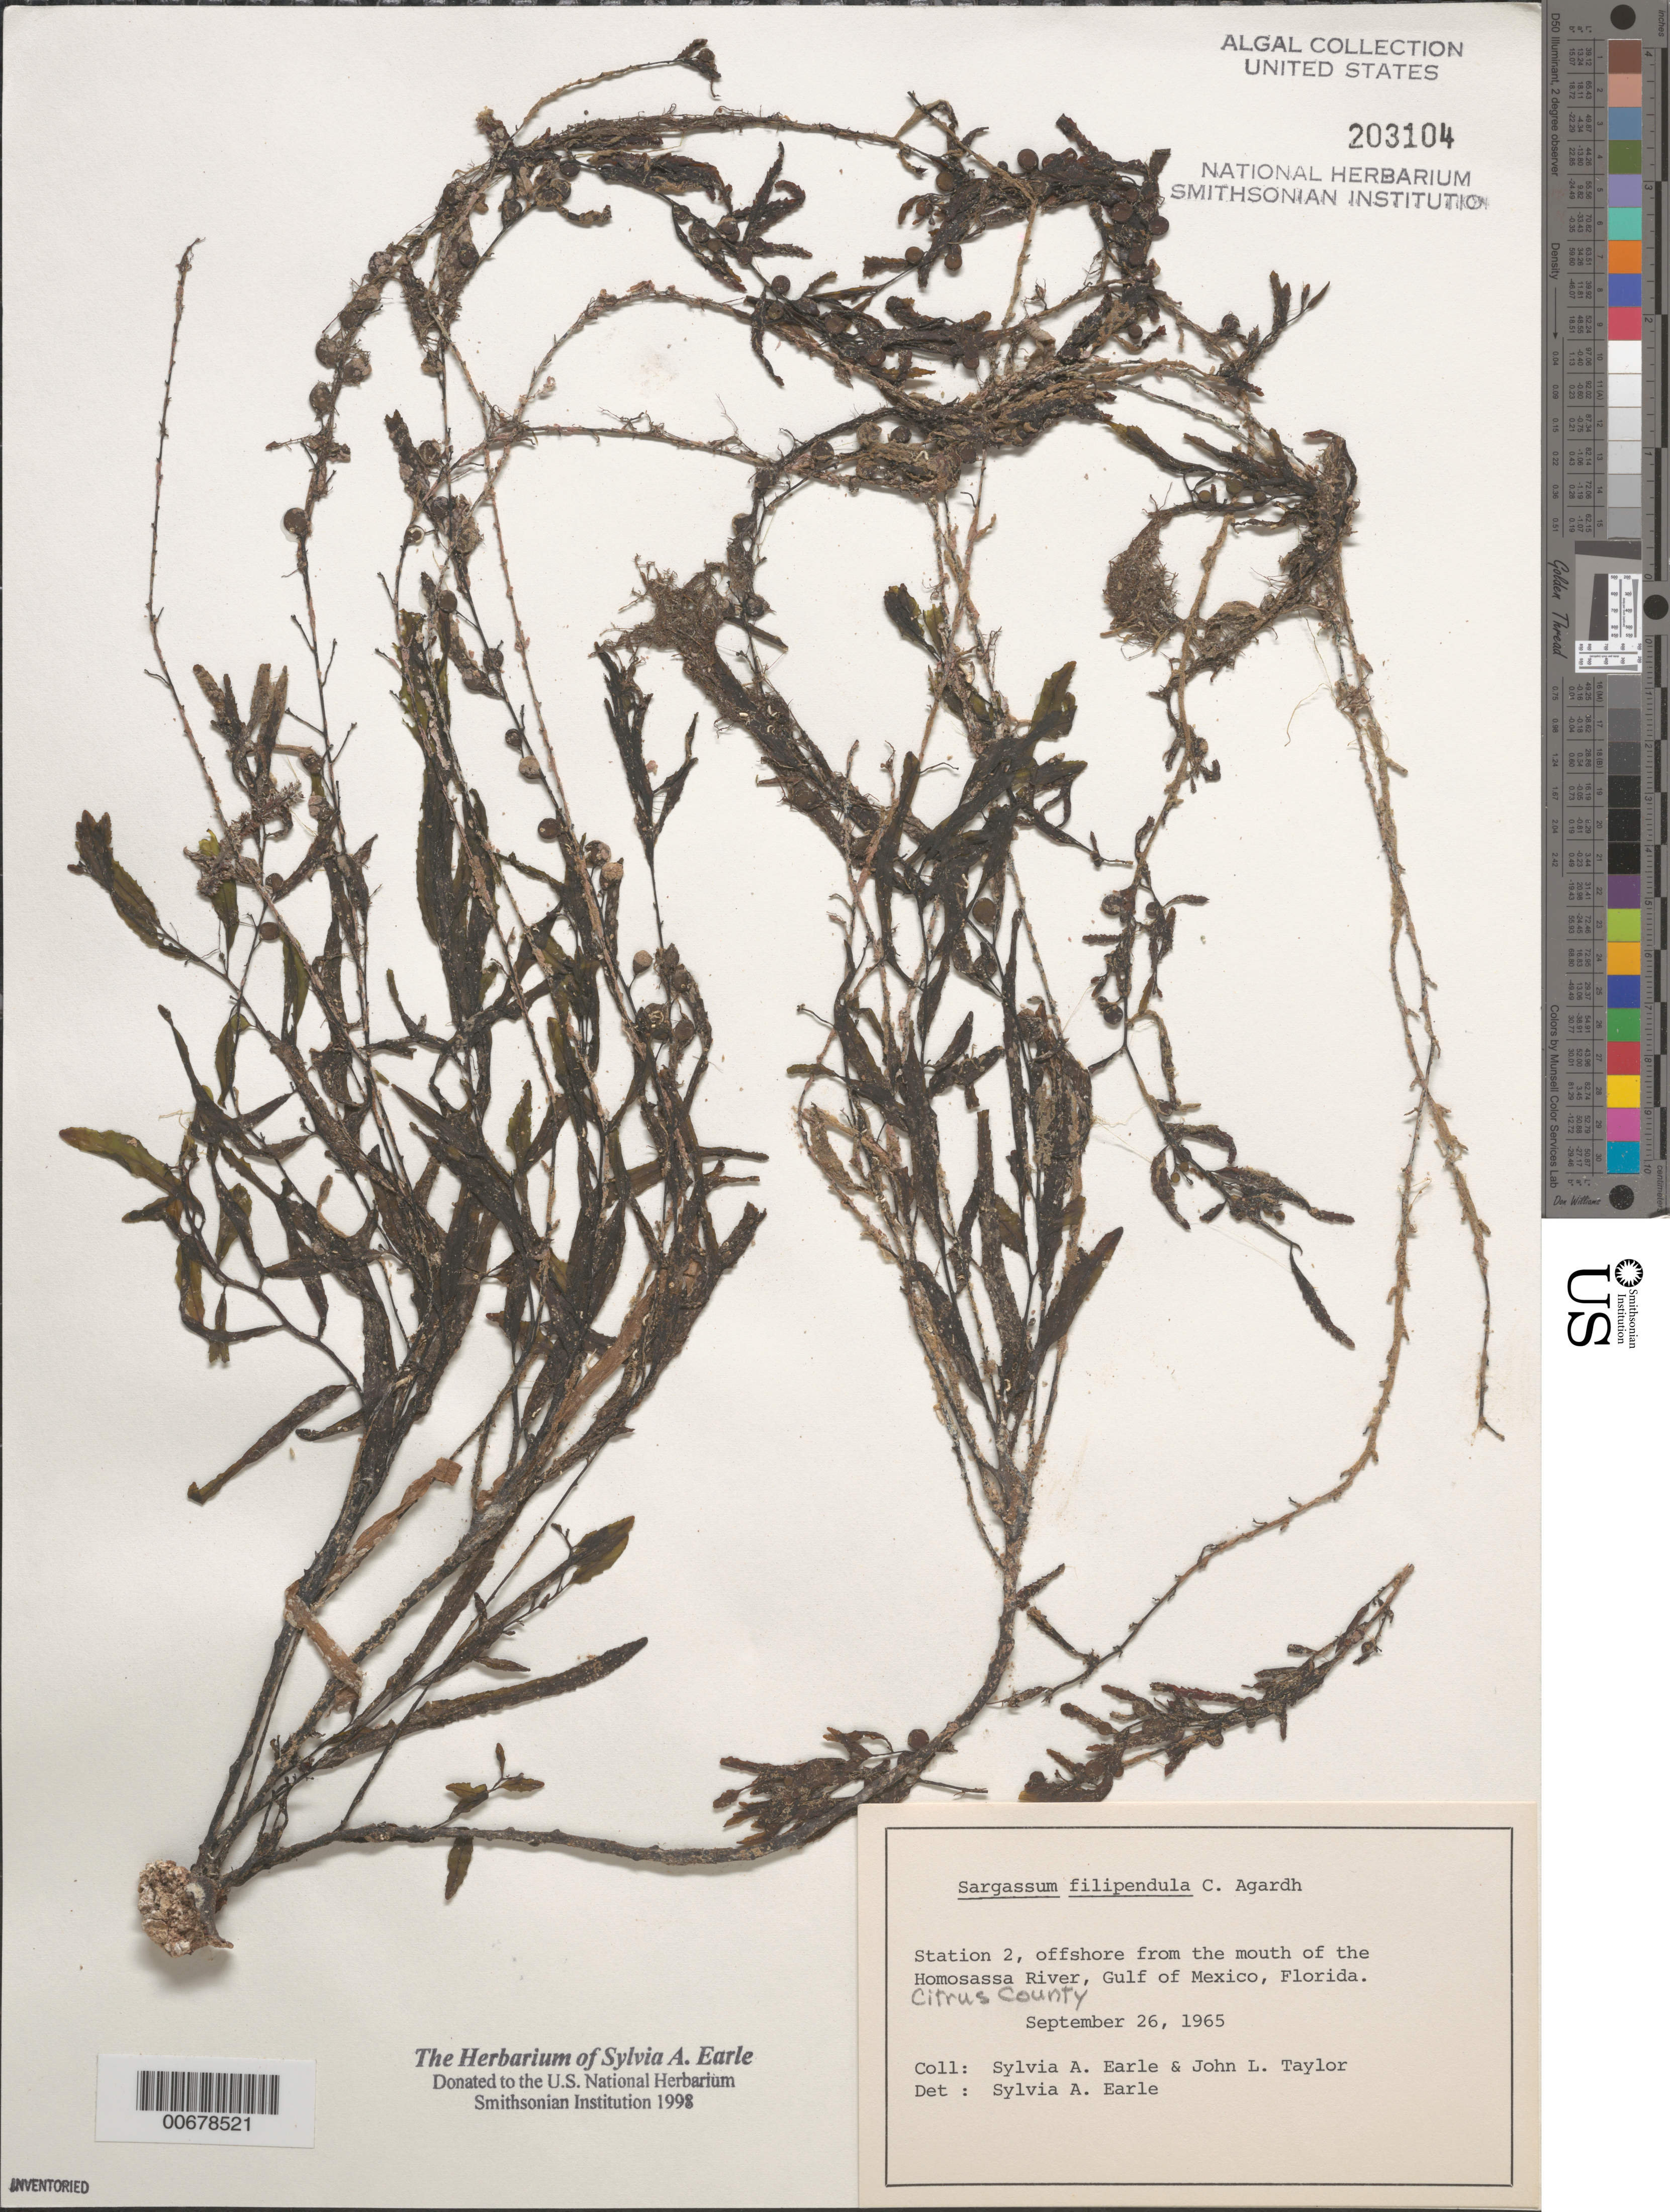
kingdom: Chromista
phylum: Ochrophyta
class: Phaeophyceae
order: Fucales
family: Sargassaceae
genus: Sargassum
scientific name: Sargassum filipendula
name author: C. Agardh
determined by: Earle, S. A.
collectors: S. A. Earle & J. L. Taylor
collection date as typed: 26 Sep 1965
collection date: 1965-09-26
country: United States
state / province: Florida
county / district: Citrus County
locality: Station 2, off Homosassa River mouth, Gulf of Mexico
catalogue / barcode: US 203104